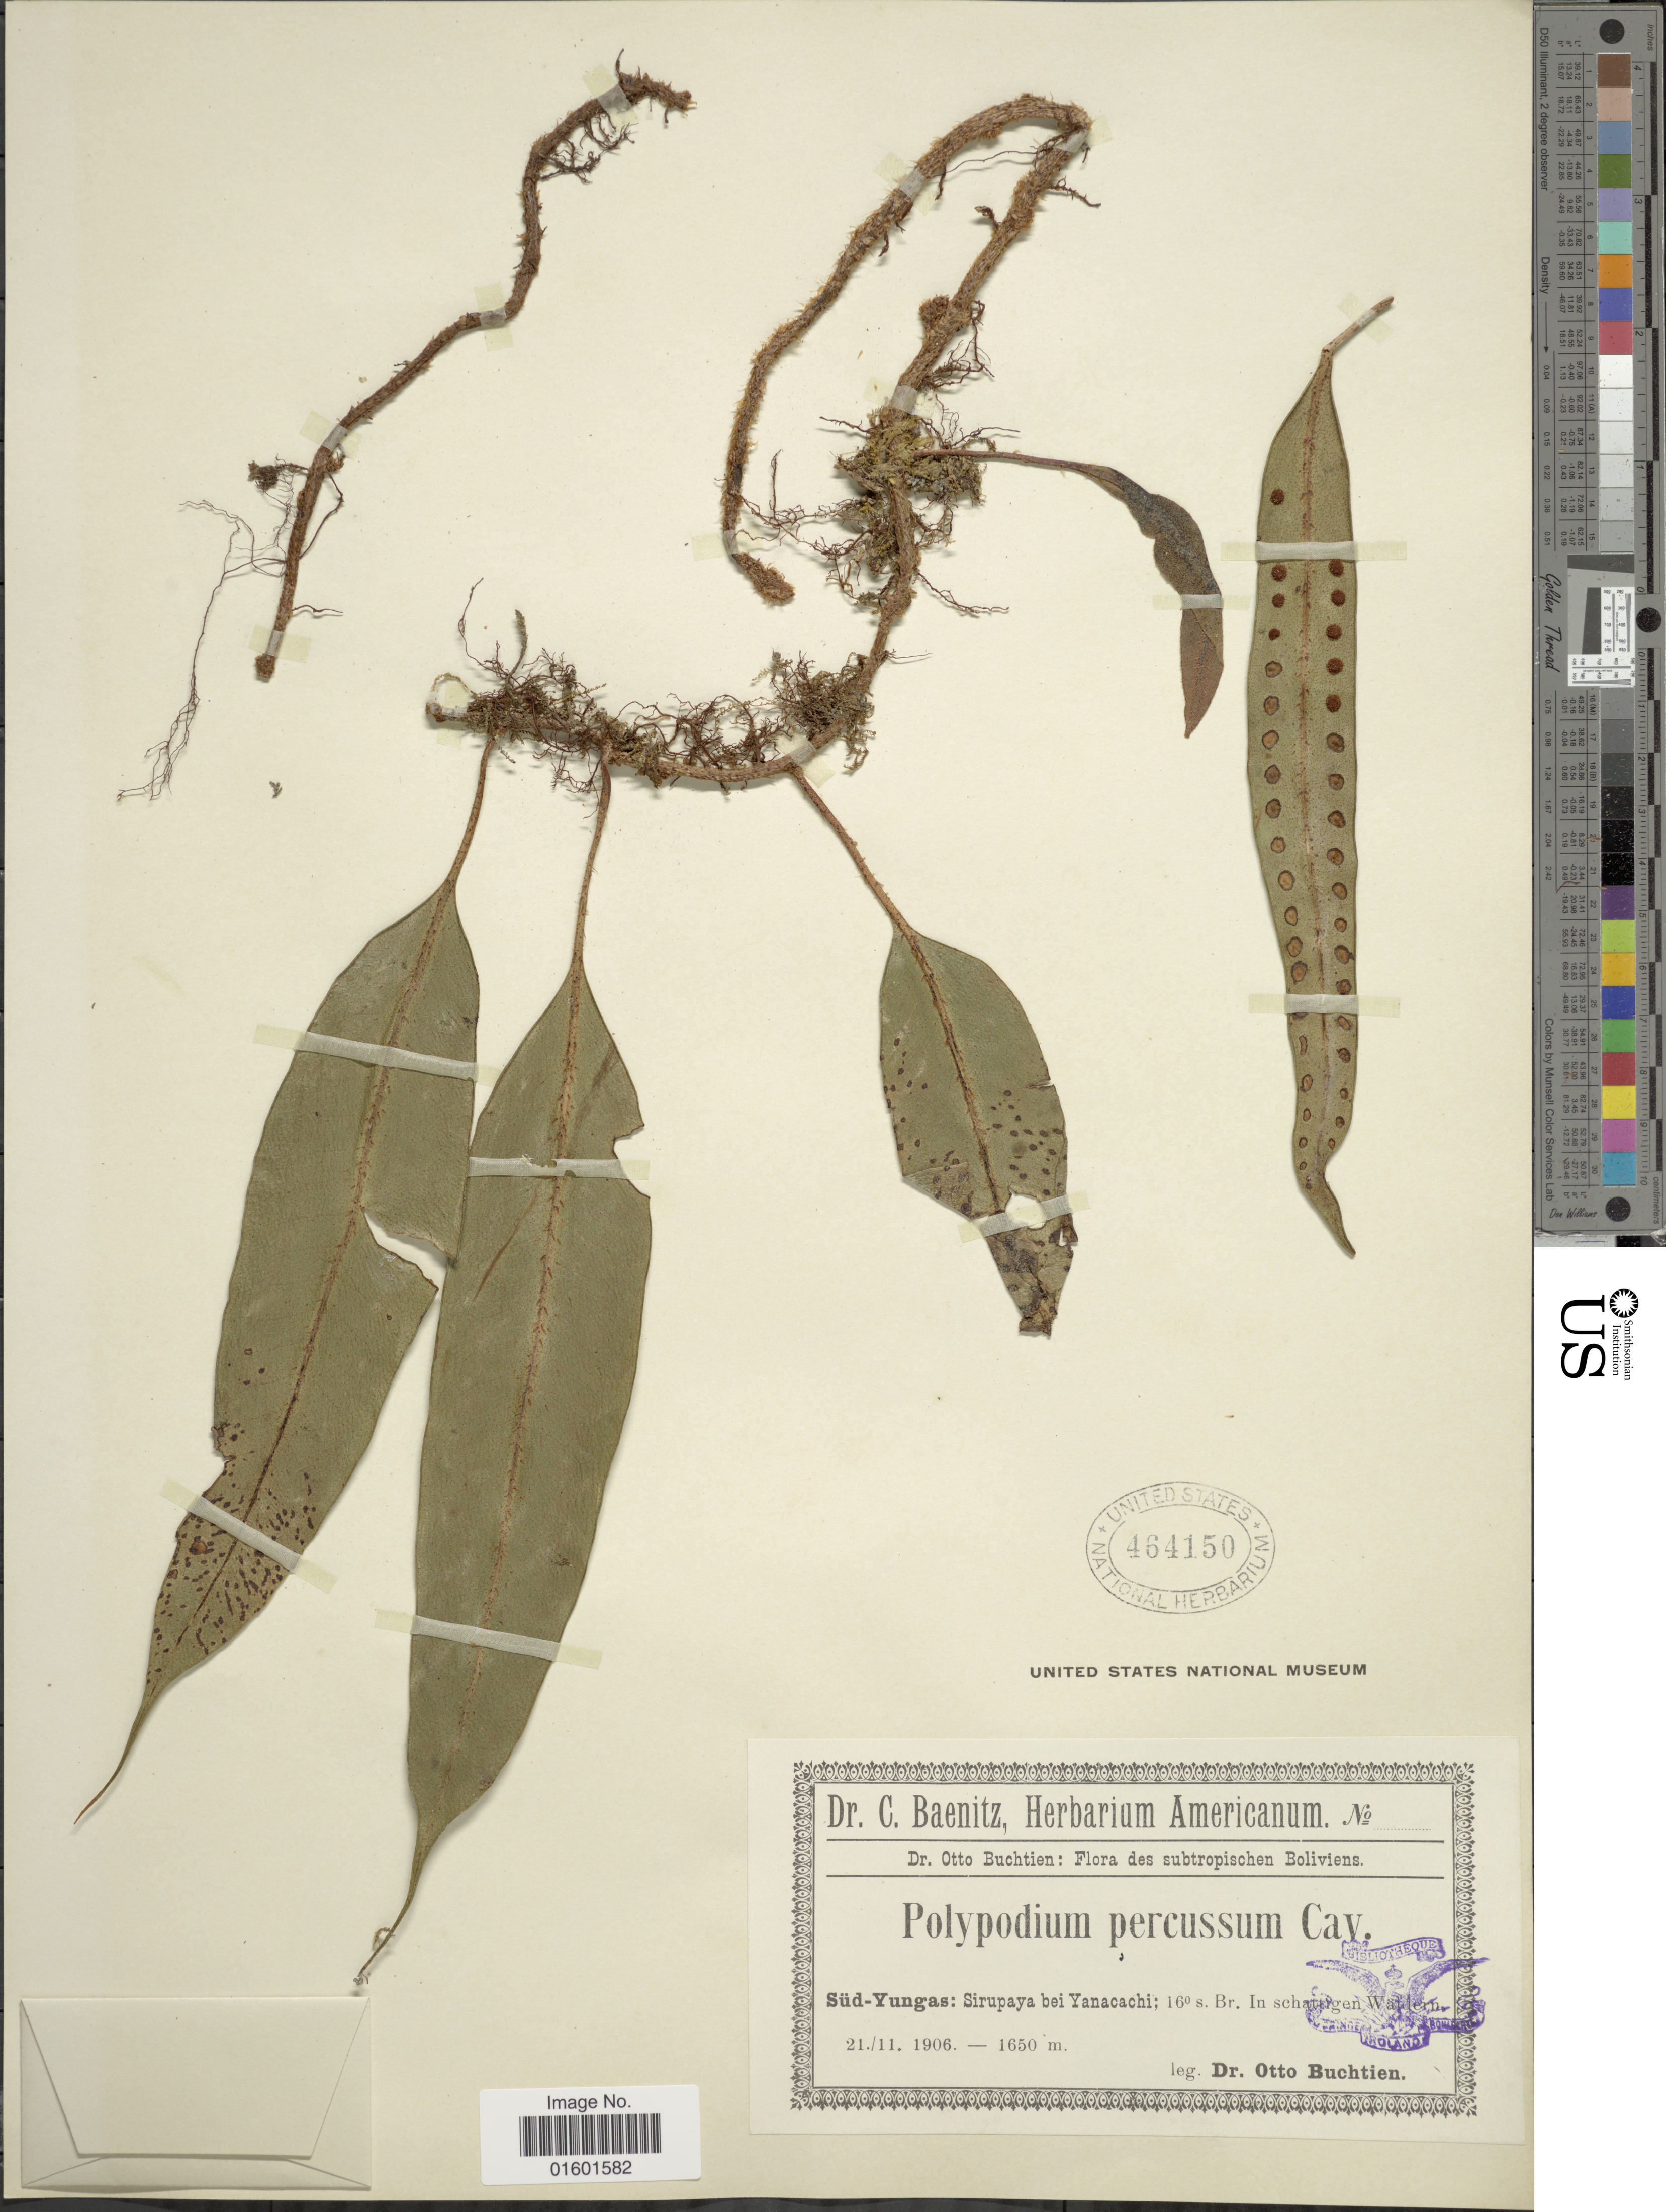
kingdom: Plantae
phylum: Tracheophyta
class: Polypodiopsida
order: Polypodiales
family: Polypodiaceae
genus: Microgramma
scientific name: Microgramma percussa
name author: (Cav.) de la Sota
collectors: O. Buchtien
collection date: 1906-11-21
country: Bolivia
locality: Sud-Yungas: Sirupaya bei Yanacachi; 16 °Br. In Scahttigen Watdern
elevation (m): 1650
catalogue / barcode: US 464150